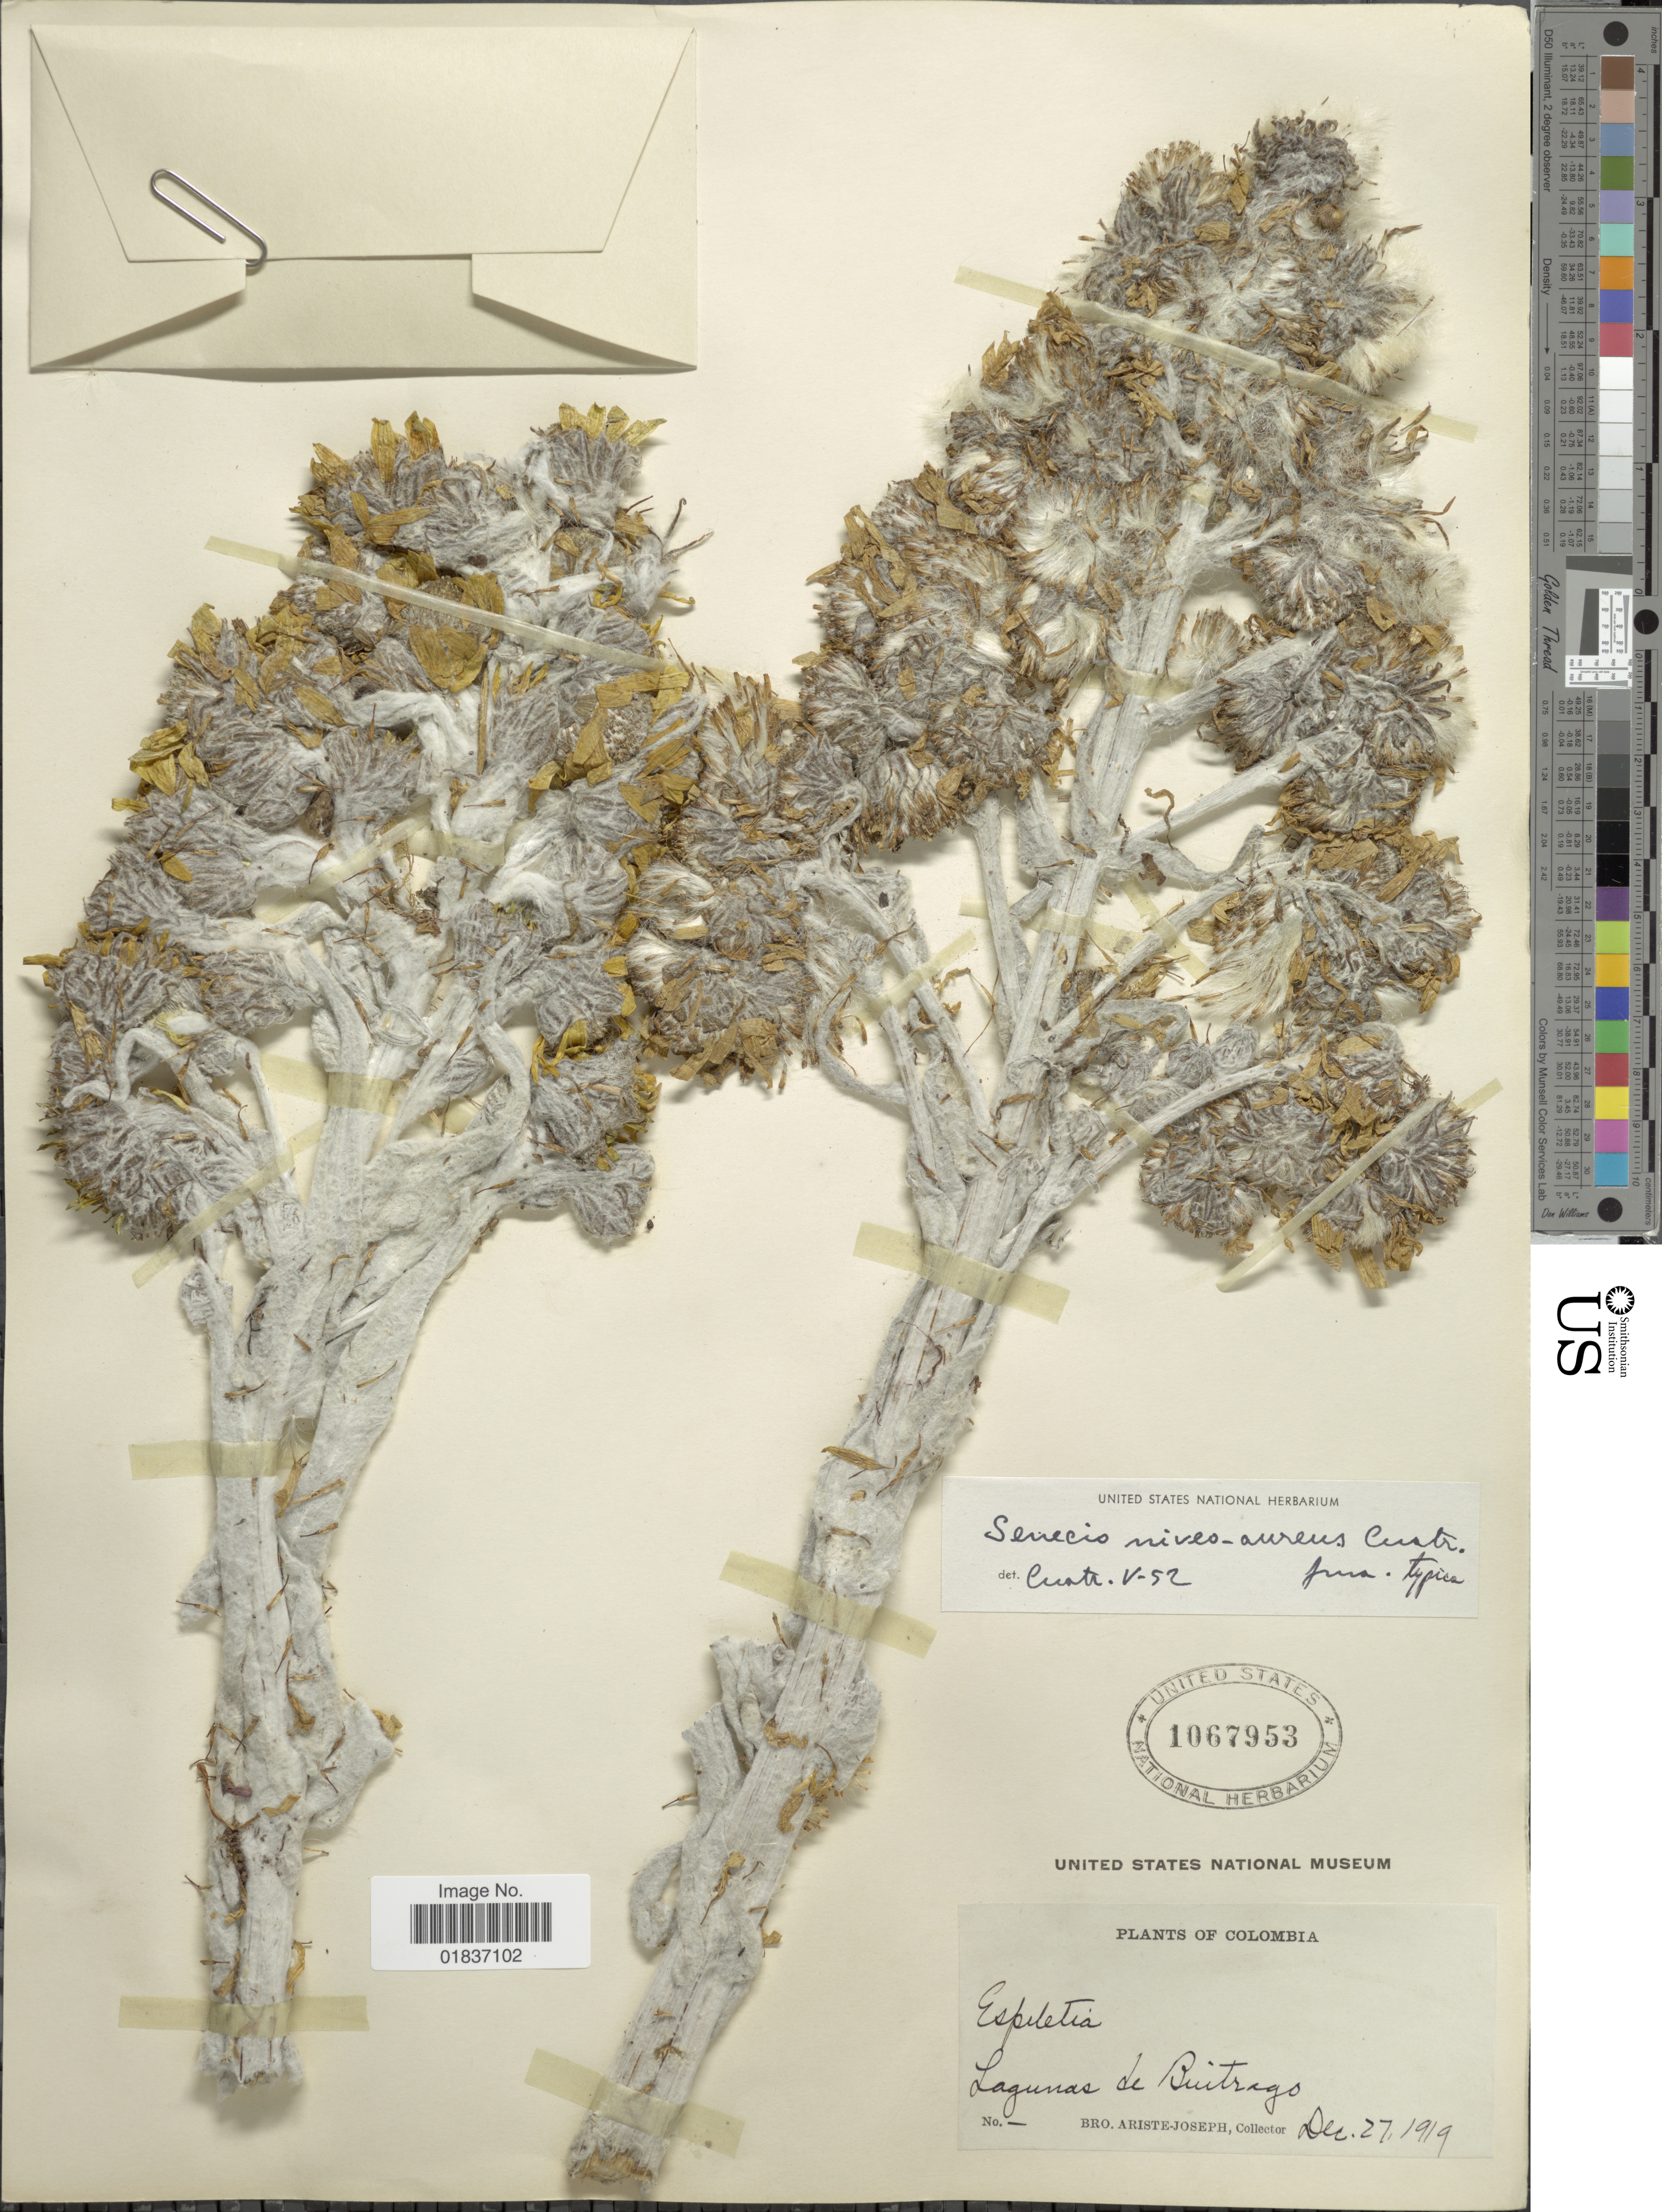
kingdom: Plantae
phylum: Tracheophyta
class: Magnoliopsida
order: Asterales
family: Asteraceae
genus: Senecio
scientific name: Senecio niveo-aureus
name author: Cuatrec.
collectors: Bro. Ariste-Joseph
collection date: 1919-12-27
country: Colombia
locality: Lagunas de Buitrago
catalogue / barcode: US 1067953